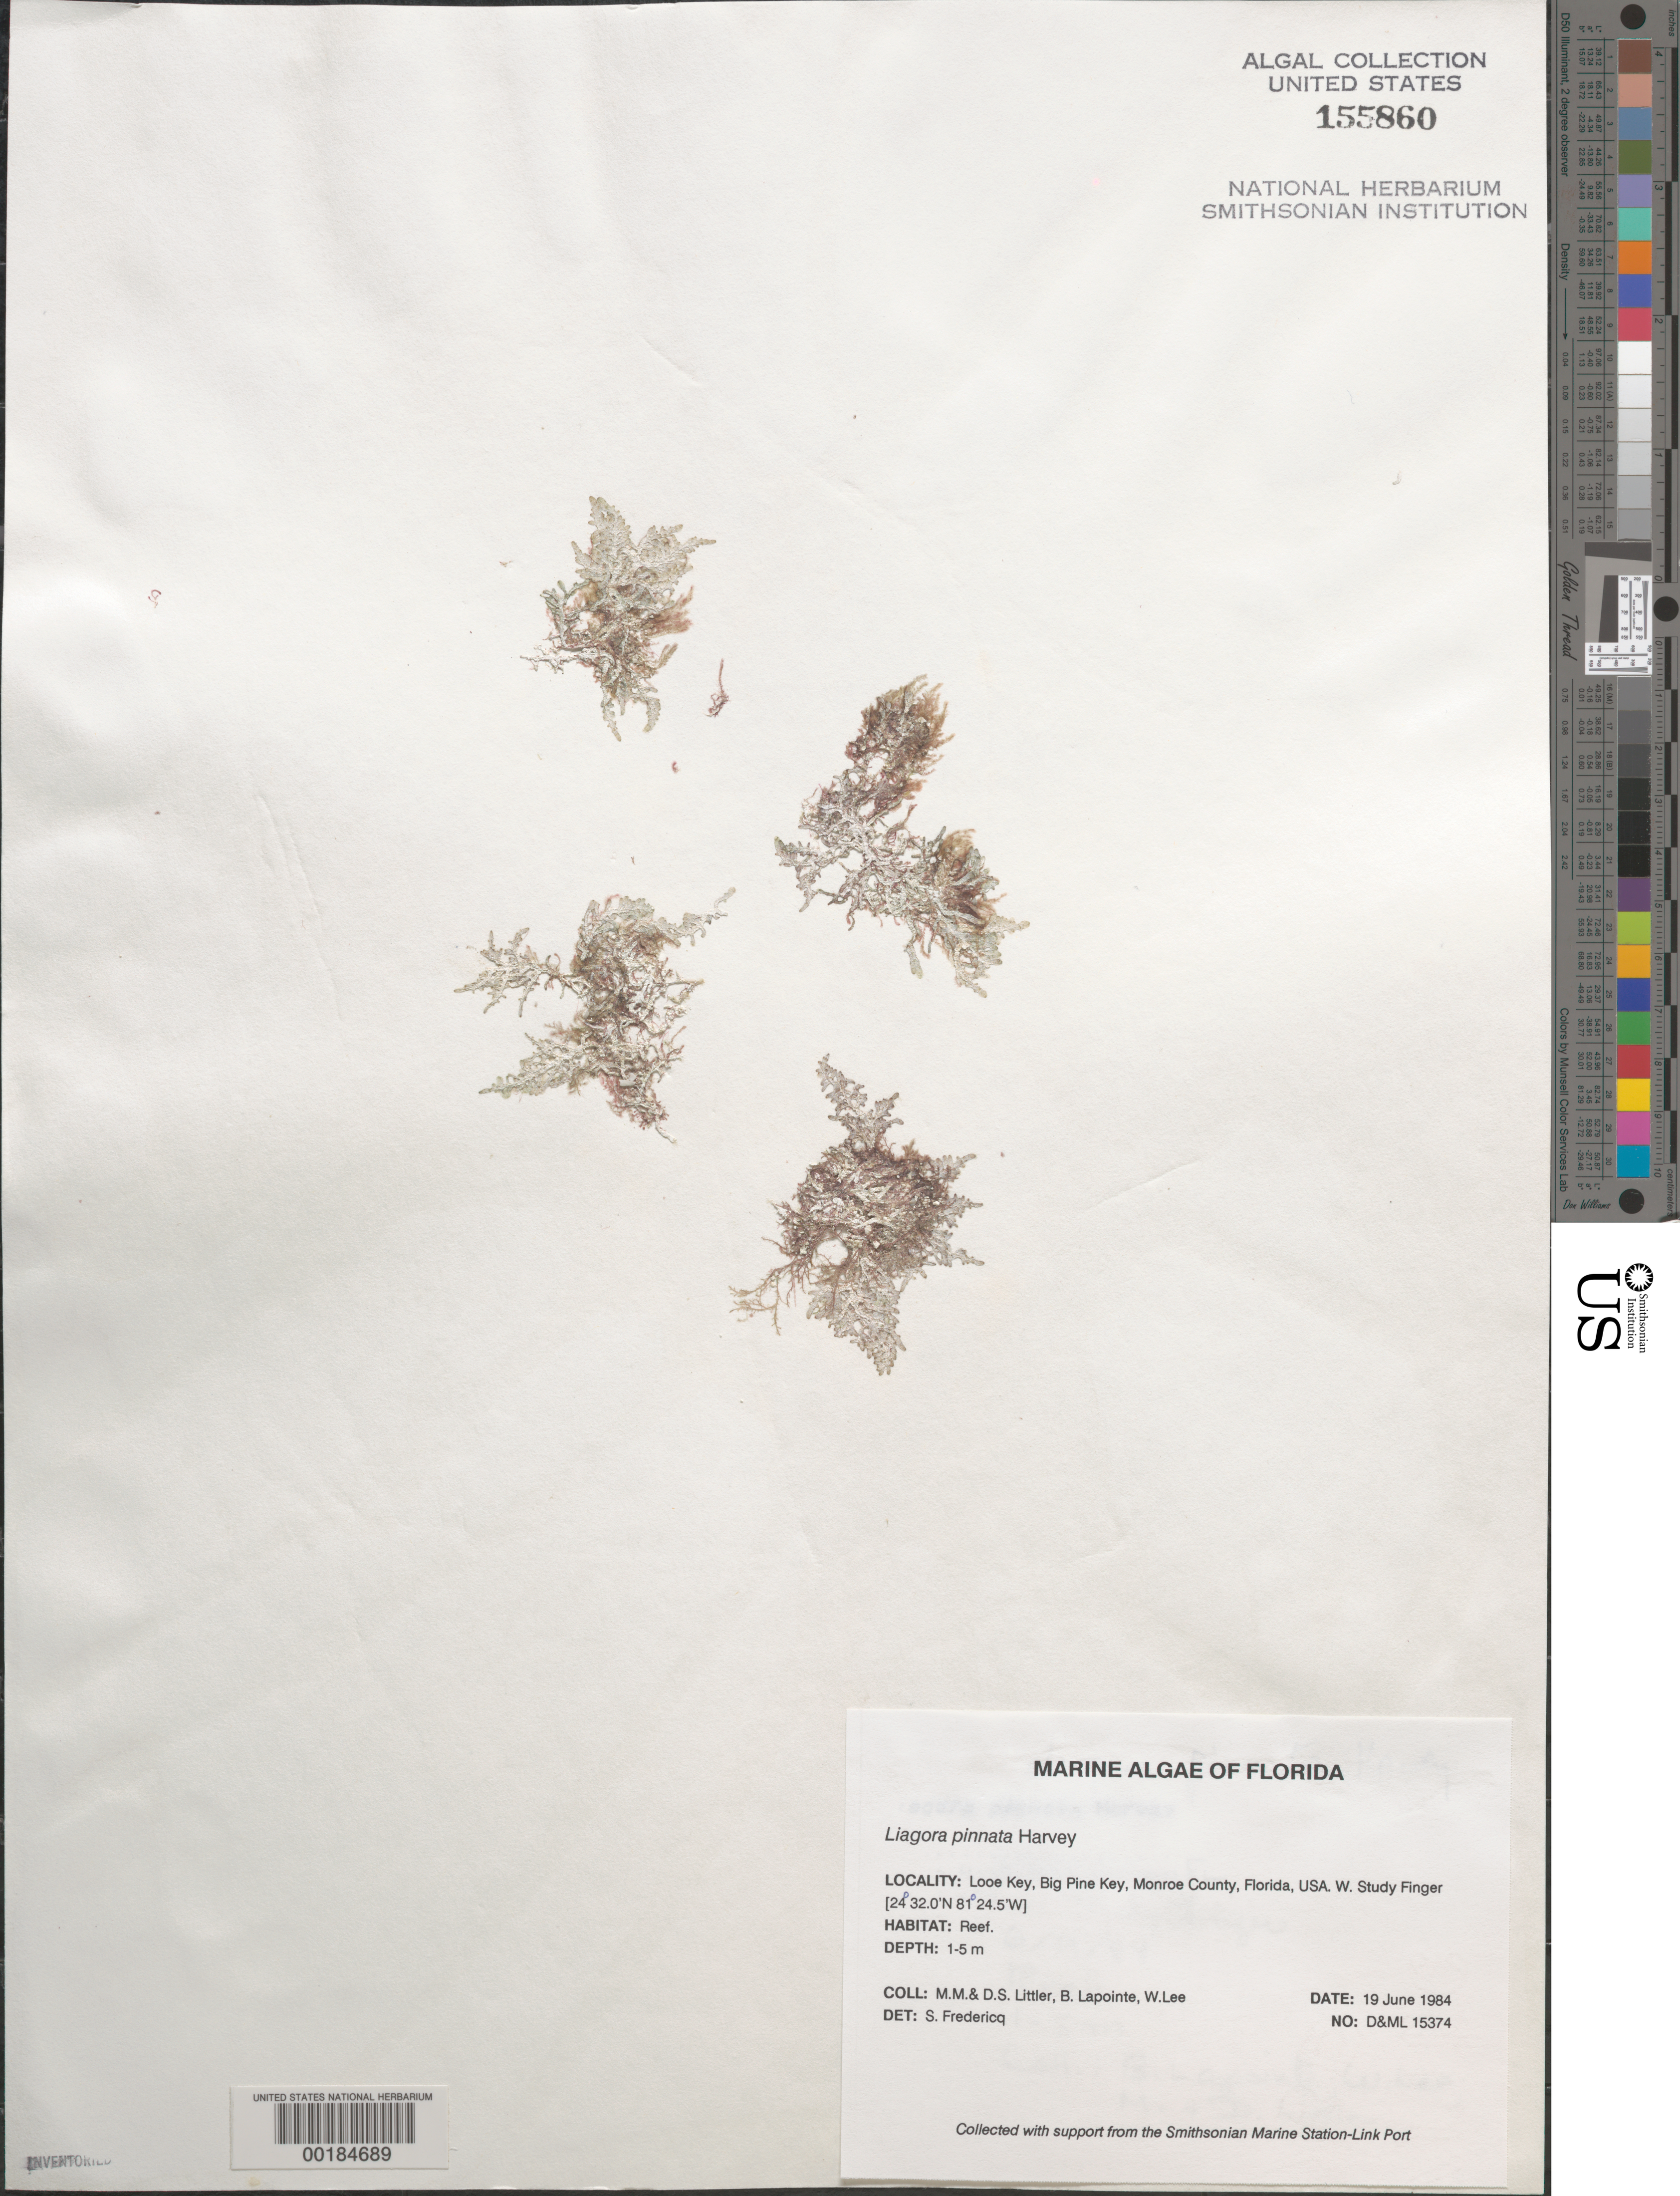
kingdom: Plantae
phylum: Rhodophyta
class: Florideophyceae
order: Nemaliales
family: Liagoraceae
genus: Liagora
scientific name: Liagora pinnata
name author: Harv.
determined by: Fredericq, S.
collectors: M. M. Littler, D. S. Littler, B. Lapointe & W. Lee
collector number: D&ML 15374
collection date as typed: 19 Jun 1984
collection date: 1984-06-19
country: United States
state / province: Florida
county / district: Monroe County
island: Looe Key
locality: Looe Key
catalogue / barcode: US 155860